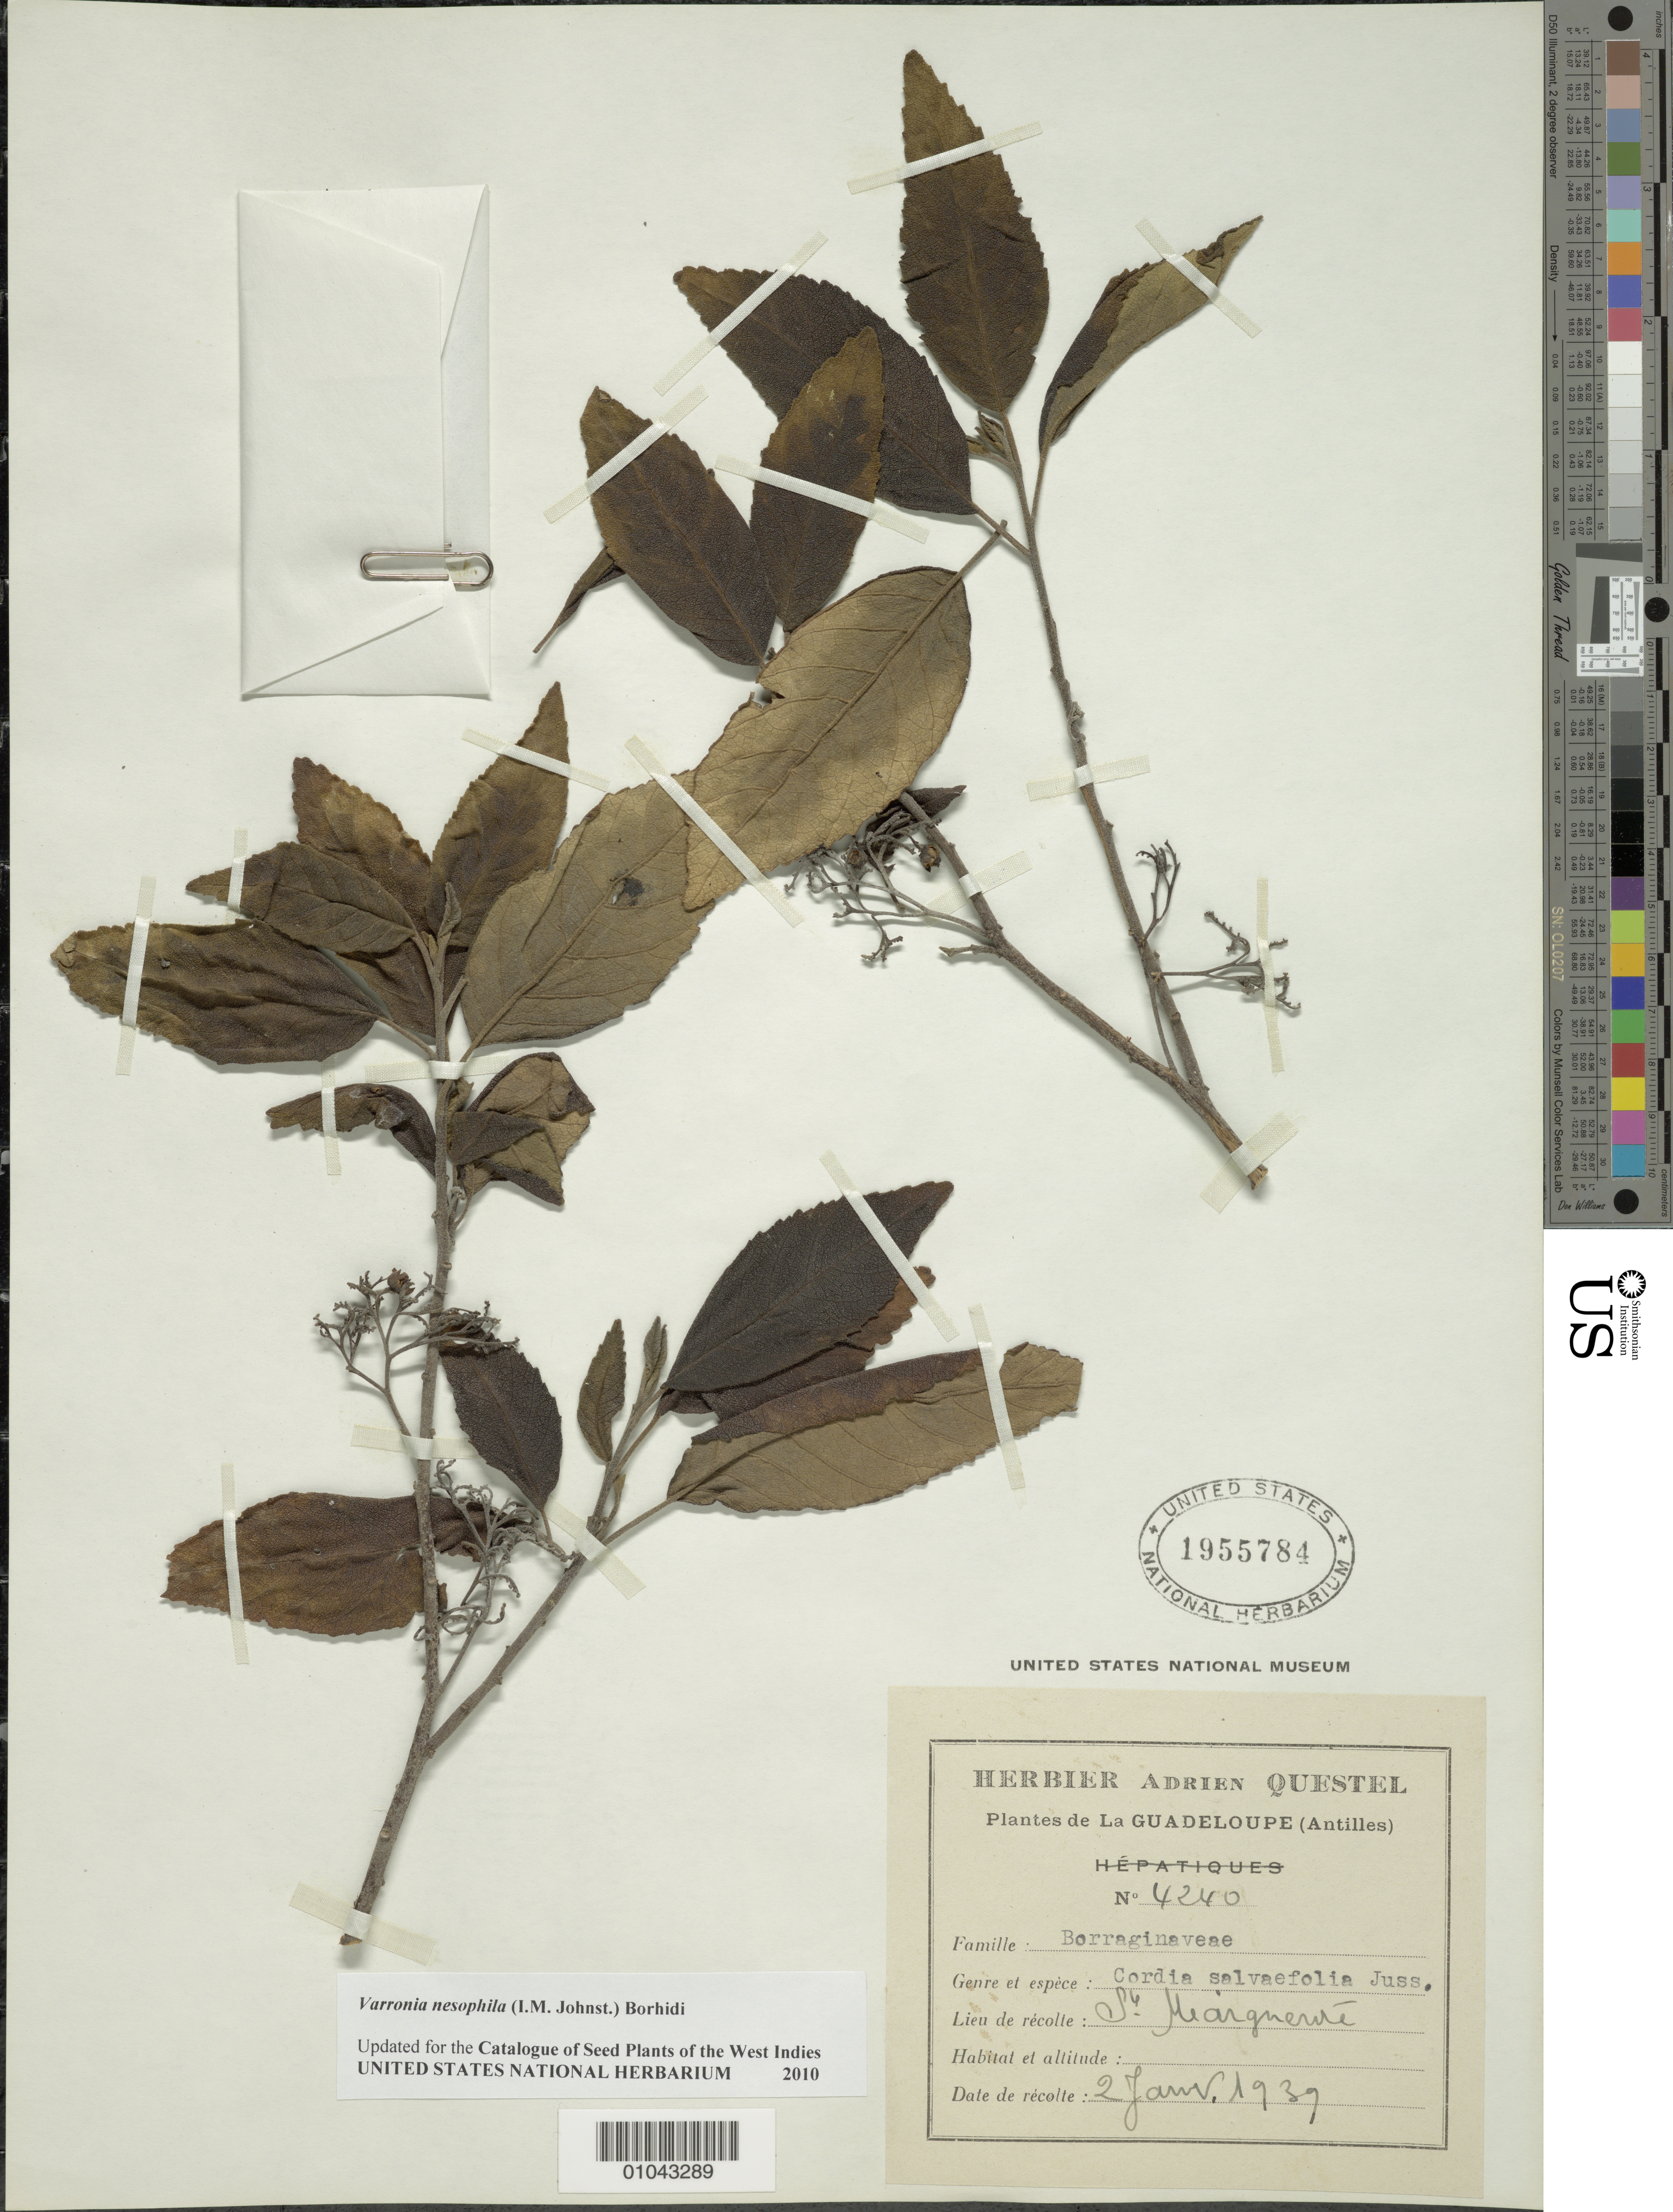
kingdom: Plantae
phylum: Tracheophyta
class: Magnoliopsida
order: Boraginales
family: Cordiaceae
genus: Varronia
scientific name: Varronia nesophila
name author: (I.M. Johnst.) Borhidi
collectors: A. Questel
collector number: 4240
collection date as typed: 02 Jan 1939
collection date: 1939-01-02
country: Guadeloupe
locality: St. Miargnervé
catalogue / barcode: US 1955784